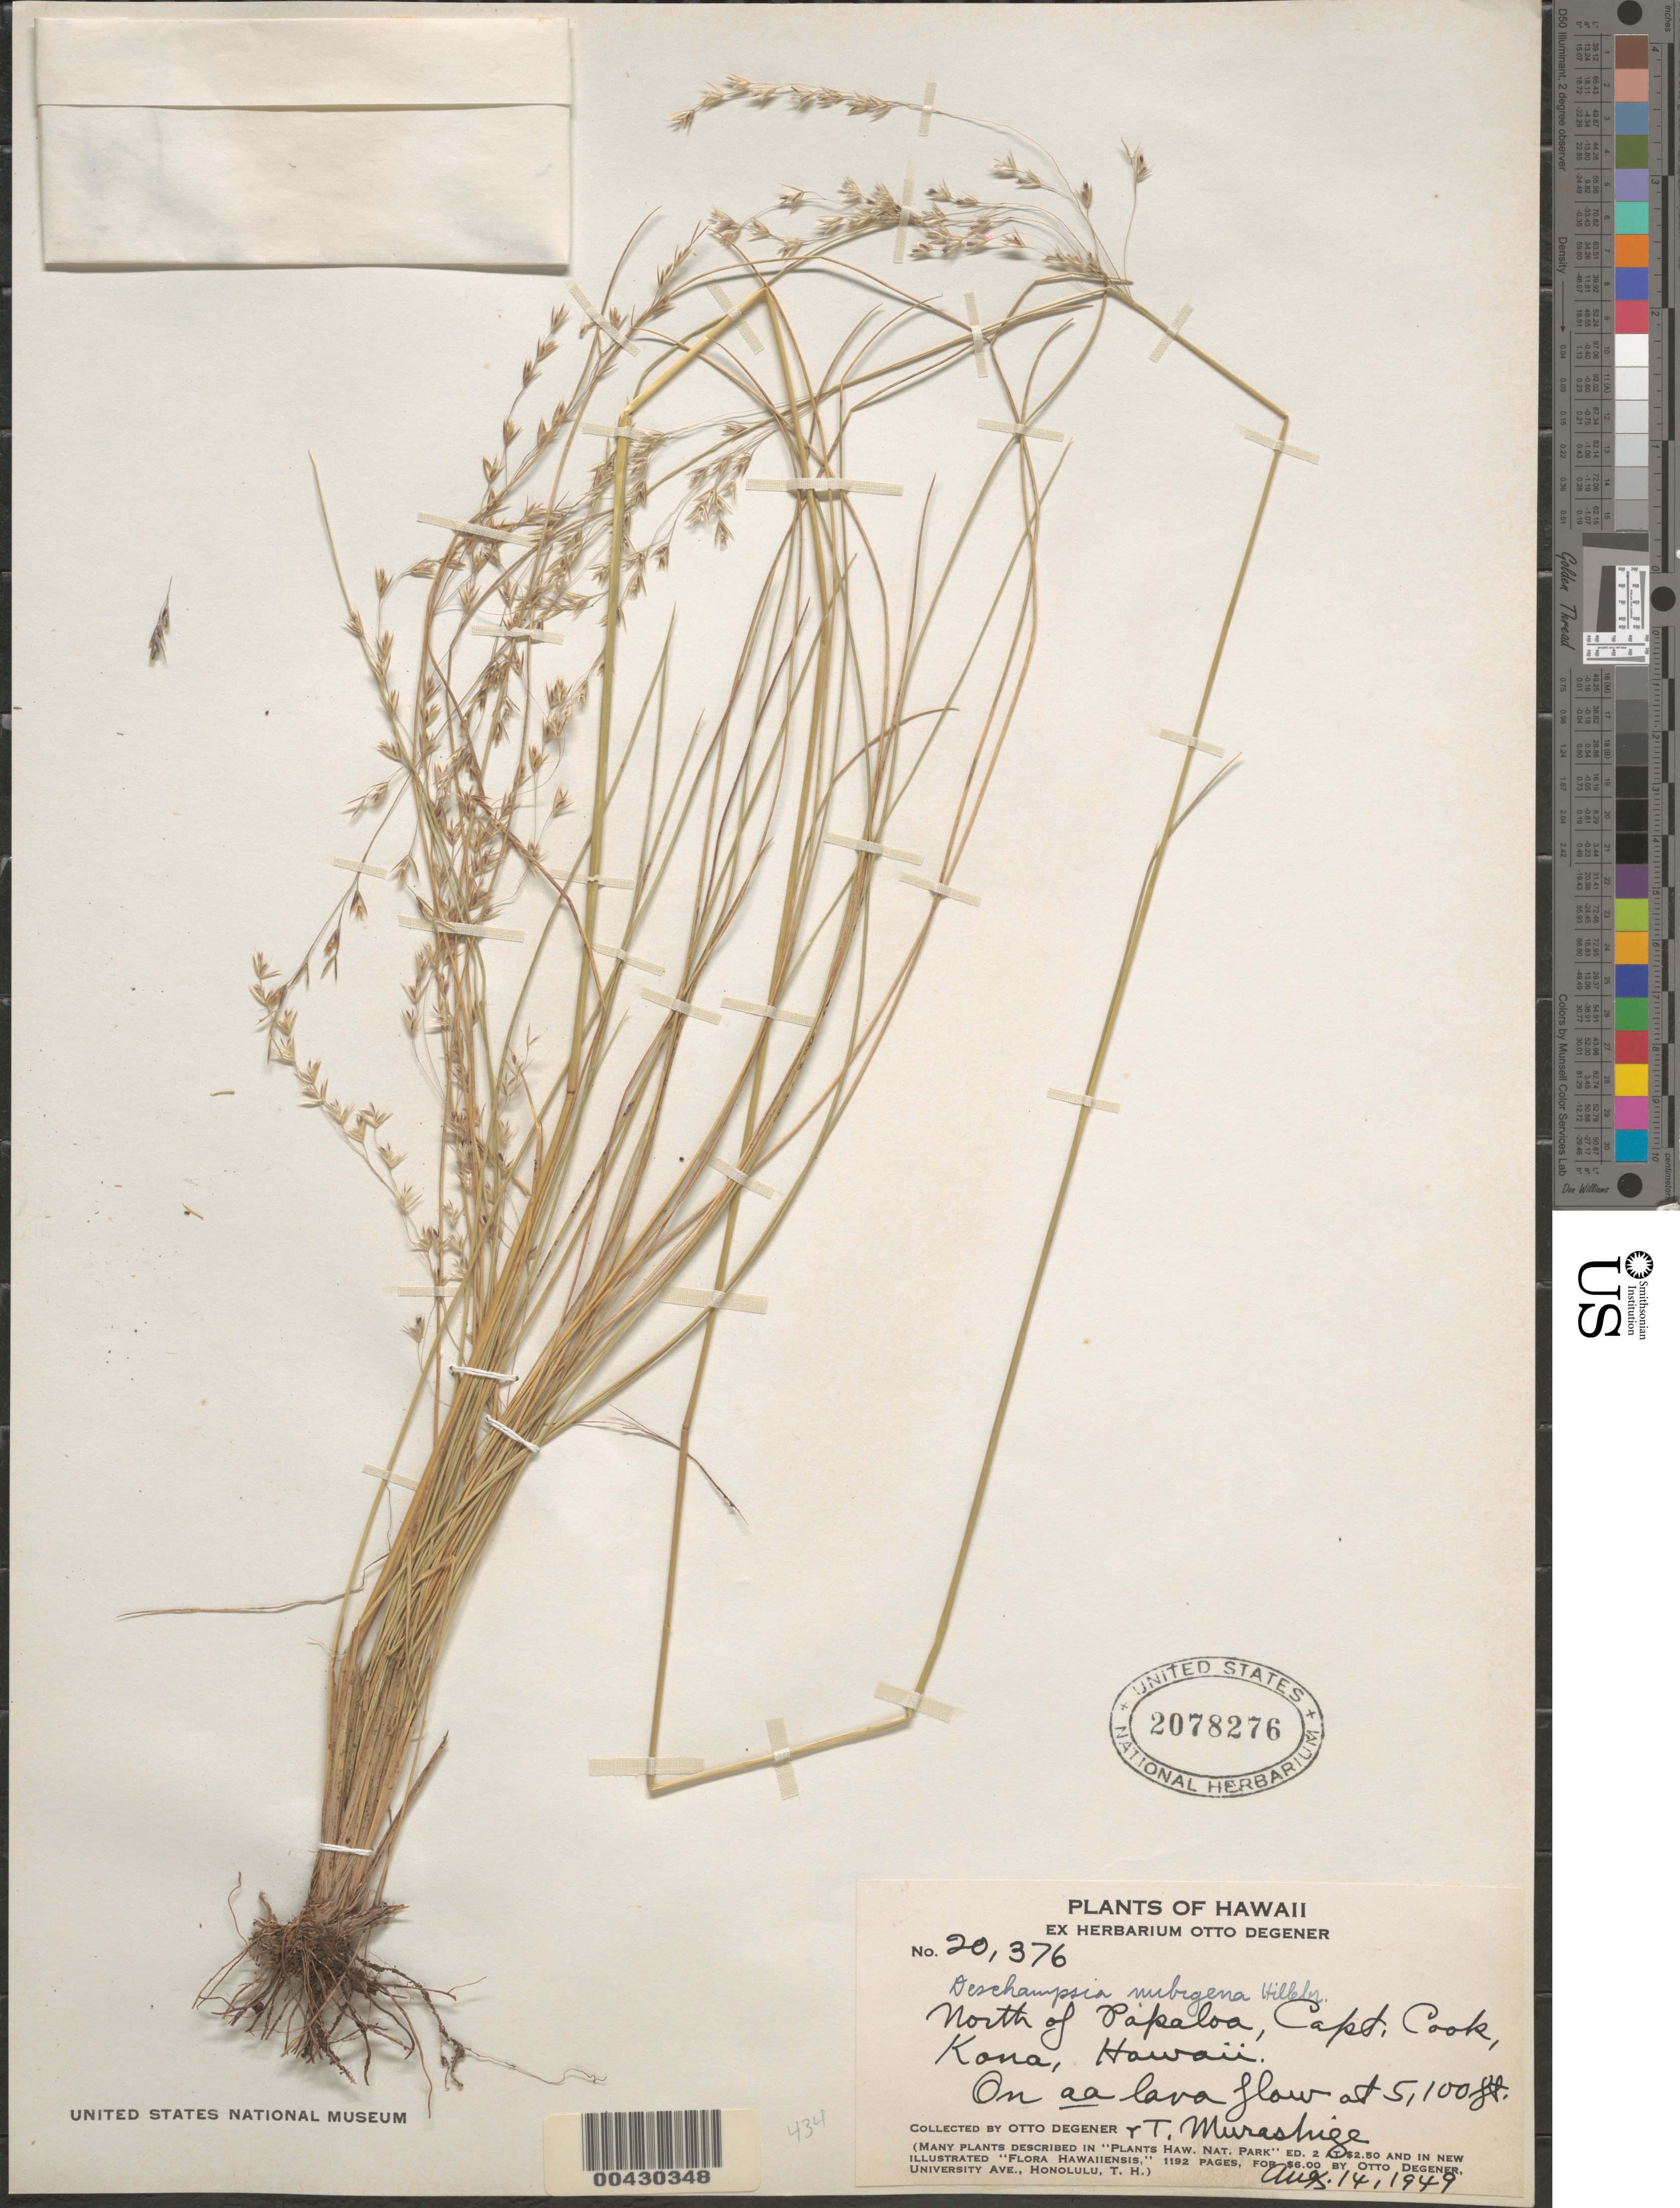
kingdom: Plantae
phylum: Tracheophyta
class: Liliopsida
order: Poales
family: Poaceae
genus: Deschampsia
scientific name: Deschampsia nubigena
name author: Hillebr.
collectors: O. Degener & T. Murashige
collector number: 20376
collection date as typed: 14 Aug 1949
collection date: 1949-08-14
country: United States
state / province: Hawaii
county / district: Hawaii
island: Hawaii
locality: N of Papaloa, Capt. Cook, Kona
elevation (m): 1554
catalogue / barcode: US 2078276